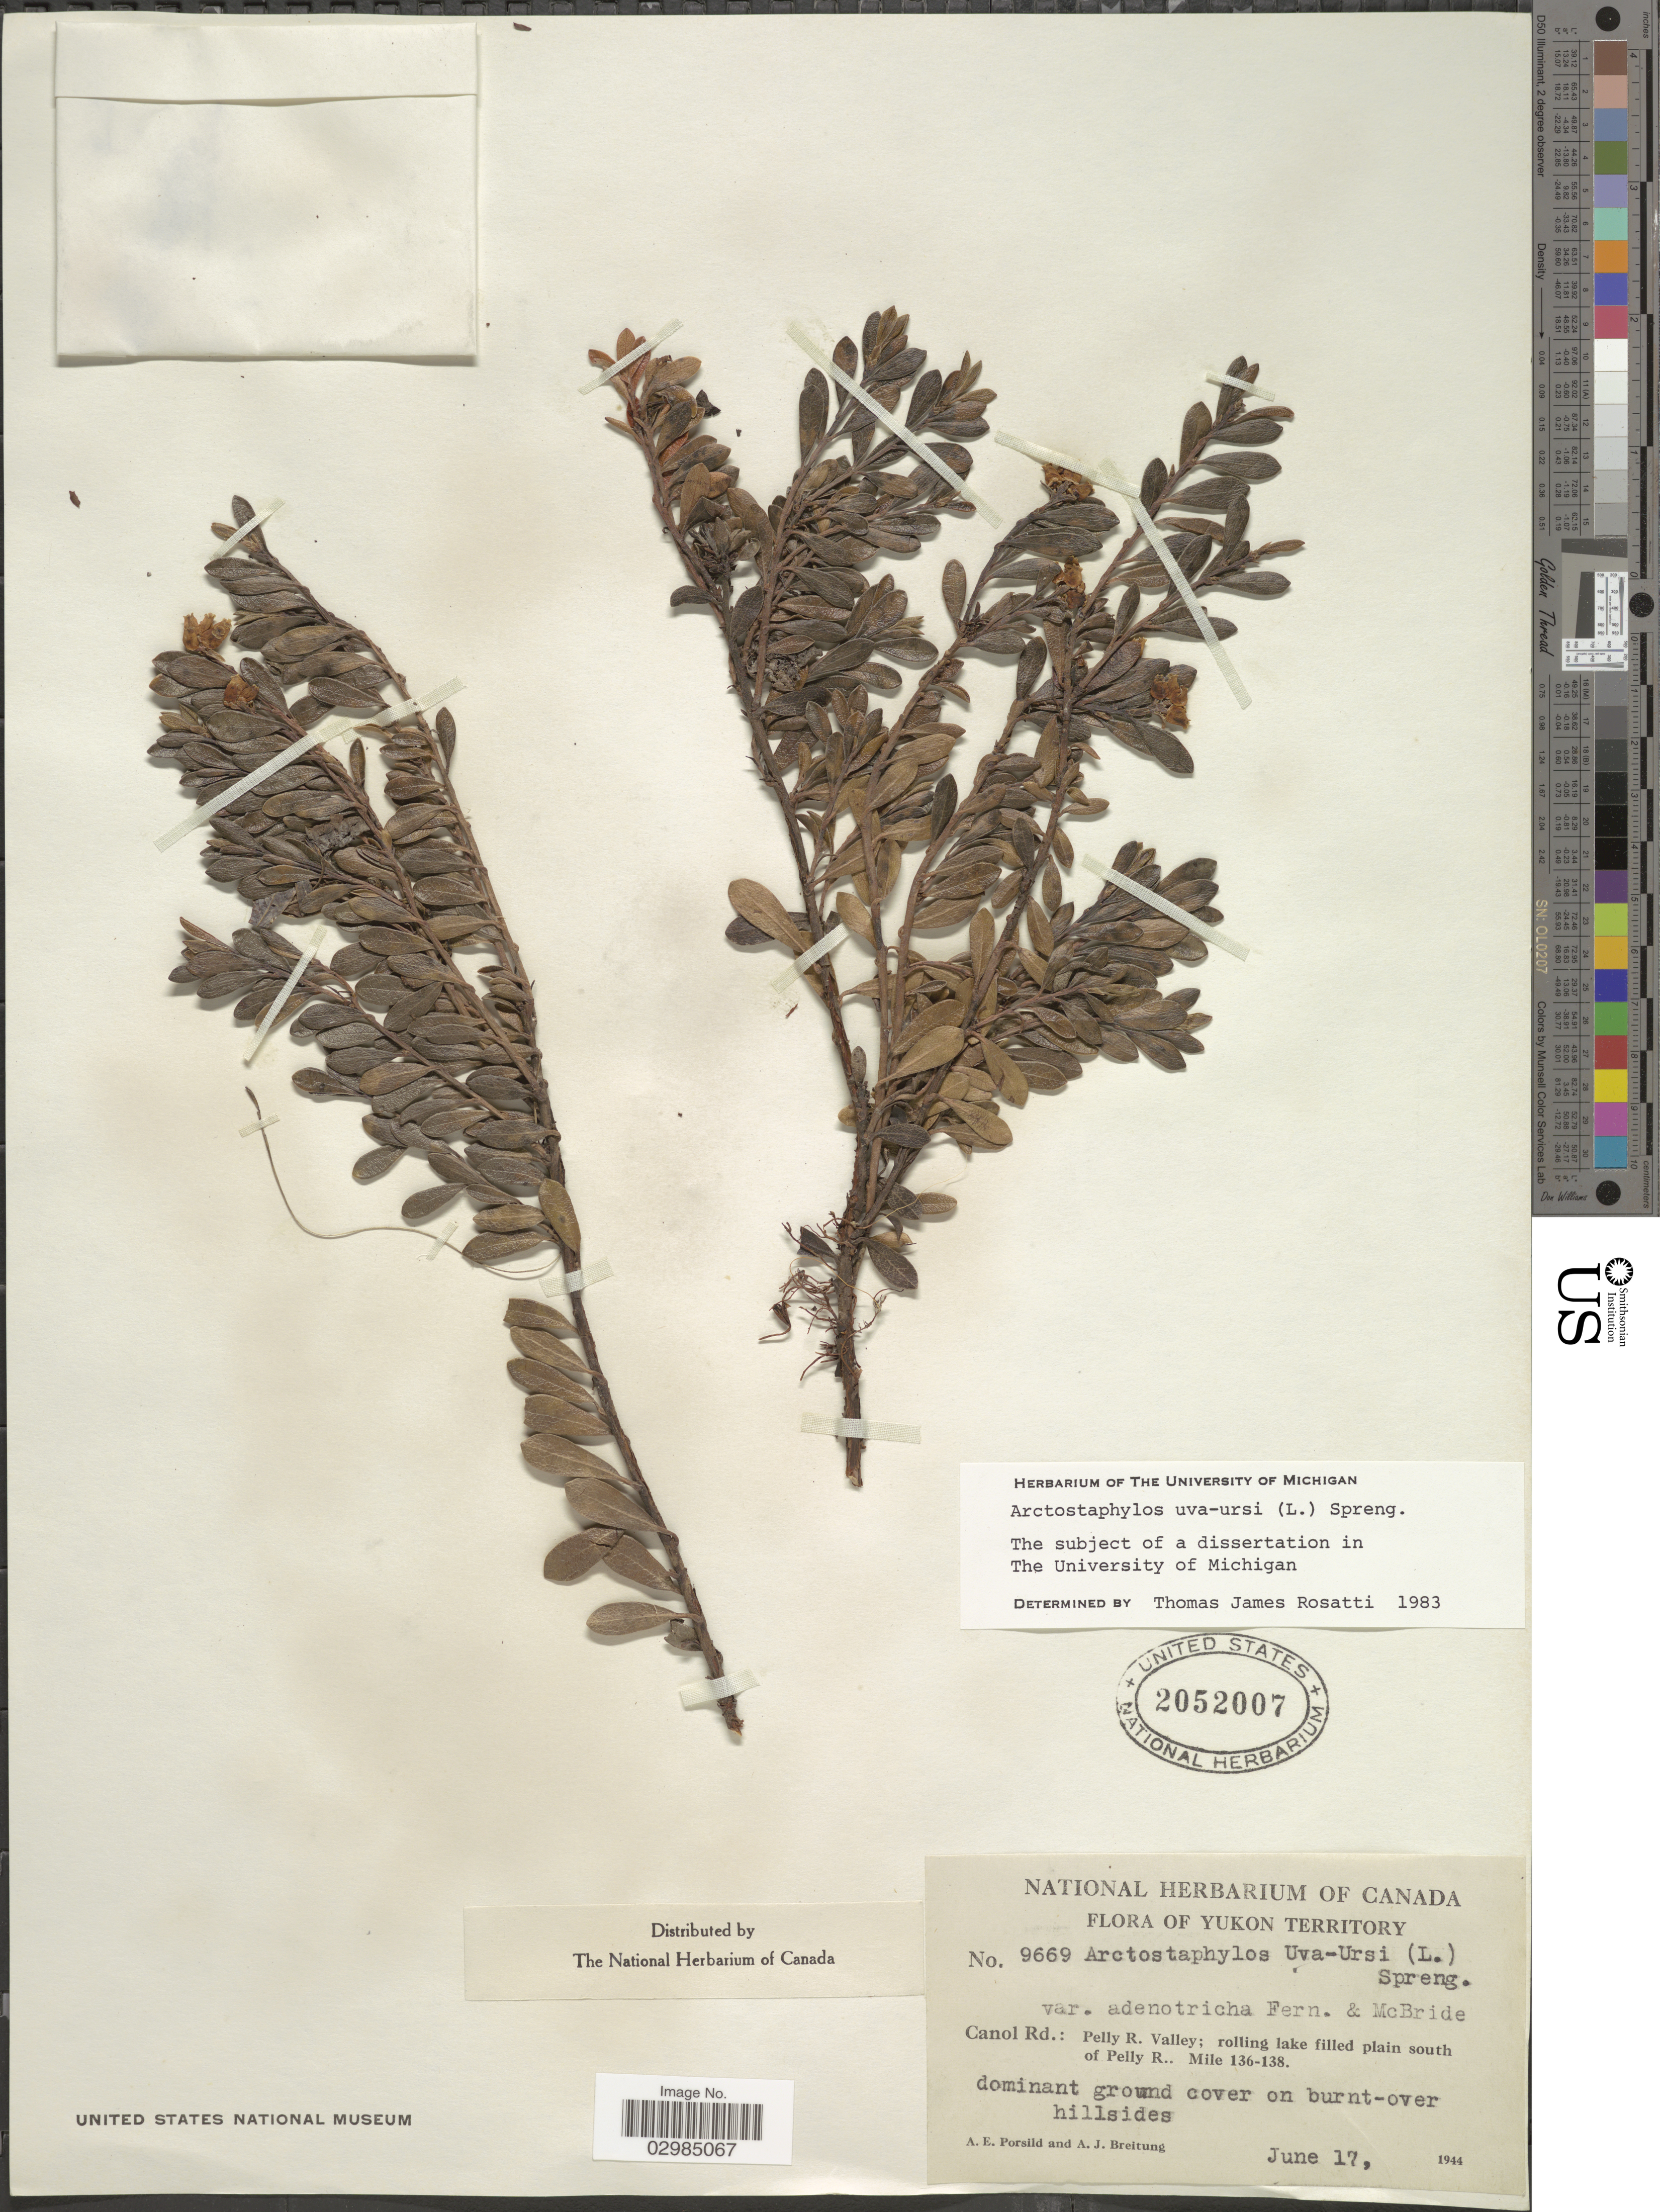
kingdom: Plantae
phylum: Tracheophyta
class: Magnoliopsida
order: Ericales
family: Ericaceae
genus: Arctostaphylos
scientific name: Arctostaphylos uva-ursi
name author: (L.) Spreng.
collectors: A. E. Porsild & A. Breitung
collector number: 9669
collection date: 1944-06-17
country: Canada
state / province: Yukon Territory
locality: Canol Rd.: Pelly R. Valley; rolling lake filled plain south of Pelly R.. Mile 136-138.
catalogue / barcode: US 2052007